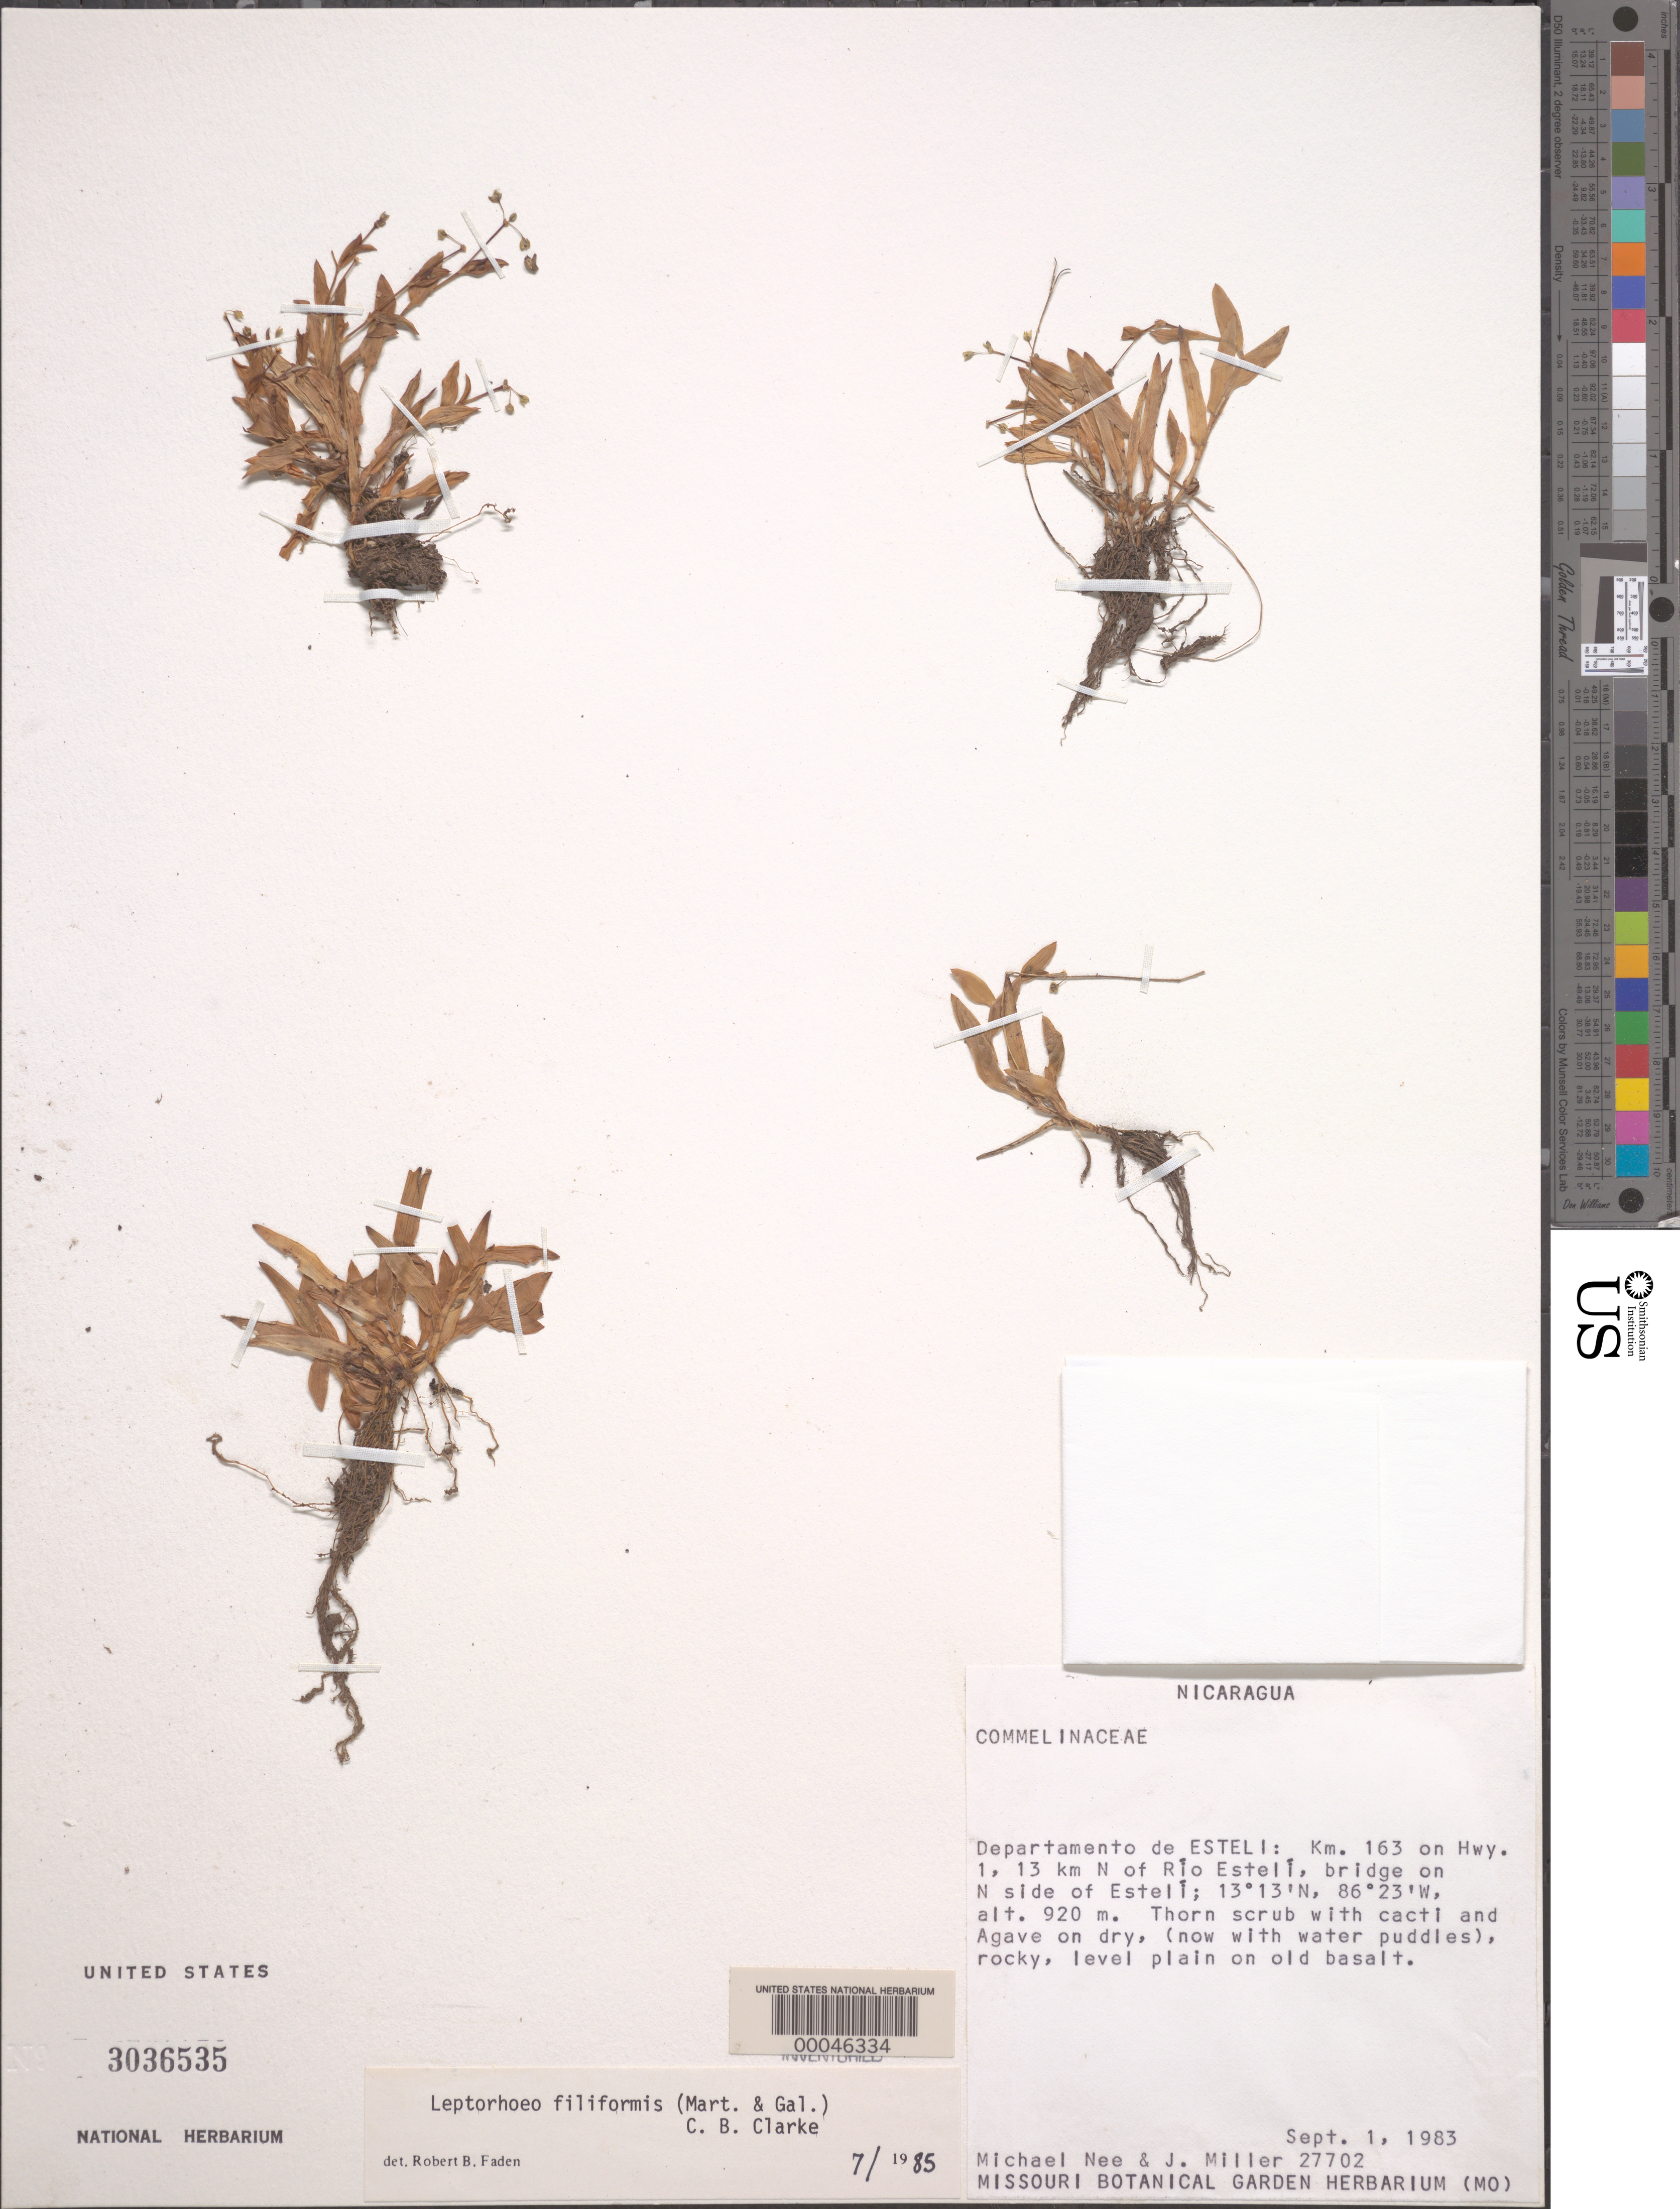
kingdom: Plantae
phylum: Tracheophyta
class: Liliopsida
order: Commelinales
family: Commelinaceae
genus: Callisia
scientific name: Callisia filiformis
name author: (M. Martens & Galeotti) D.R. Hunt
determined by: Faden, Robert B., (US), Smithsonian Institution - National Museum of Natural History (UNITED STATES)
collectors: M. Nee & J. S. Miller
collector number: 27702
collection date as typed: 01 Sep 1983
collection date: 1983-09-01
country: Nicaragua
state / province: Estelí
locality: N of rio esteli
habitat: Thorn scrub w/cacti, dry plain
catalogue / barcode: US 3036535